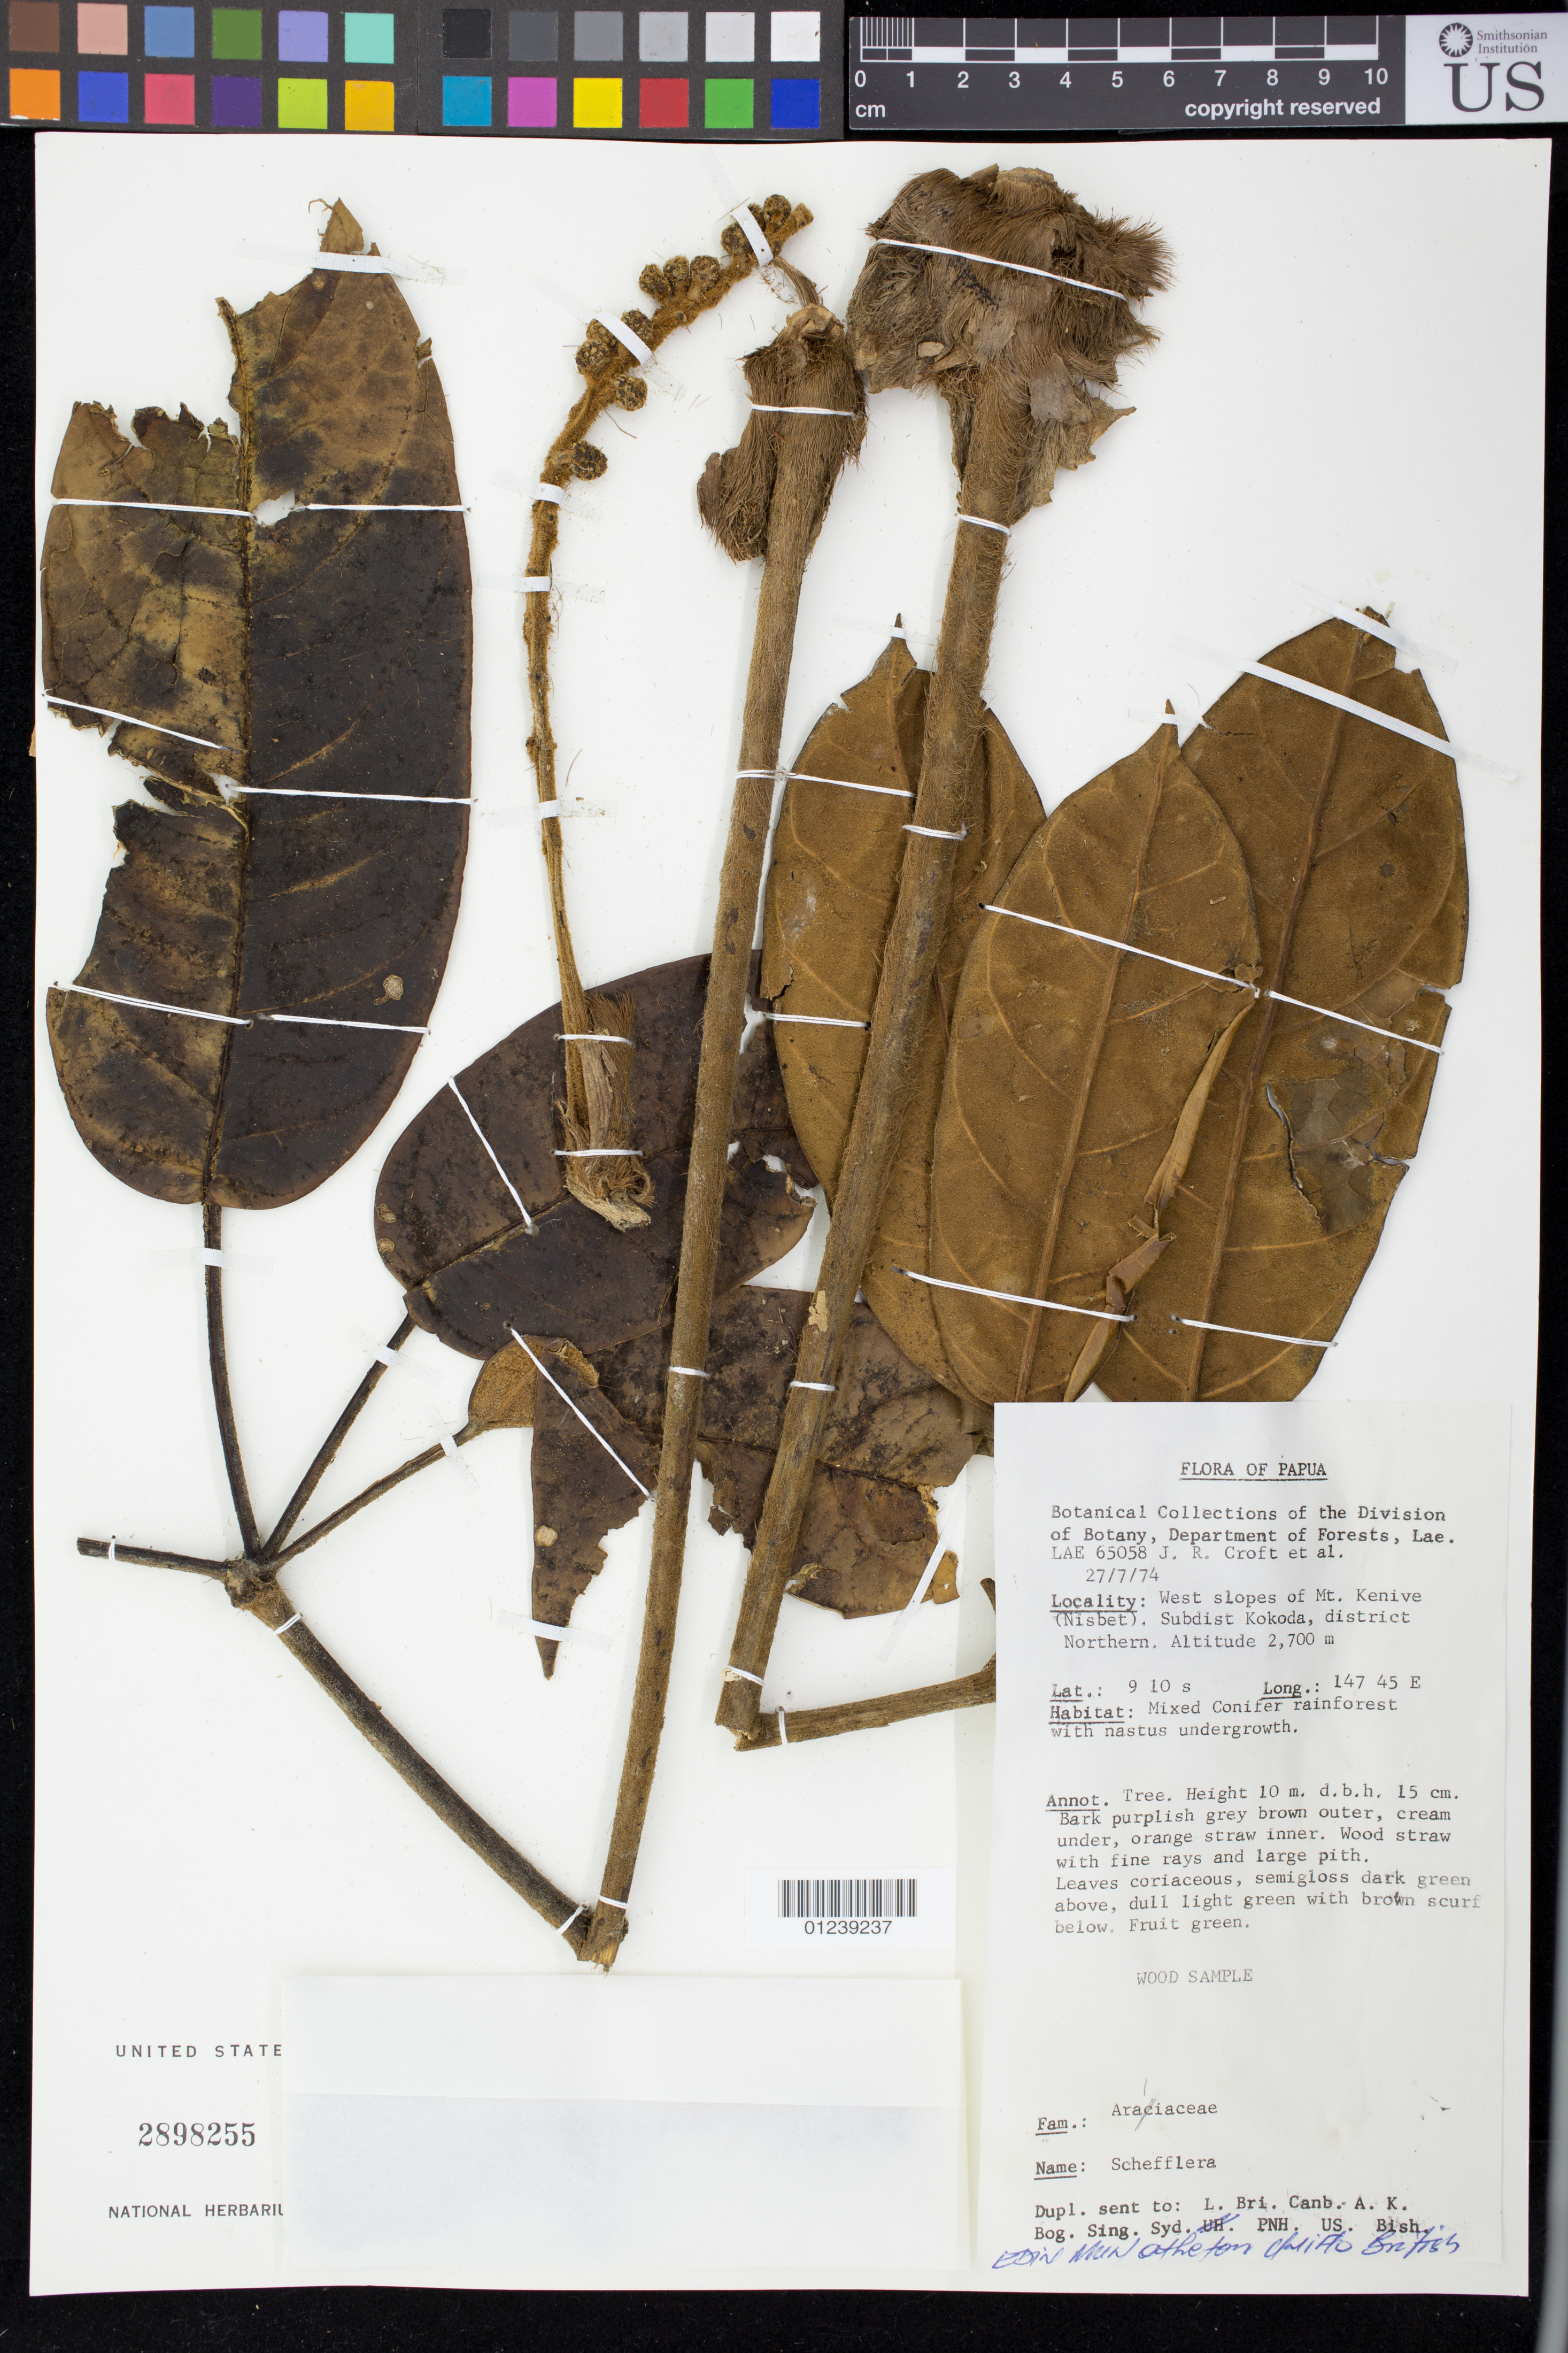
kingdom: Plantae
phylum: Tracheophyta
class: Magnoliopsida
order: Apiales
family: Araliaceae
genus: Schefflera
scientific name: Schefflera sp.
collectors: J. Croft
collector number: LAE 65058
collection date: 1974-07-27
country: Papua New Guinea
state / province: Northern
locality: West slopes of Mt. Kenive (Nisbet), Subdist. Kokoda.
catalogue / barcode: US 2898255